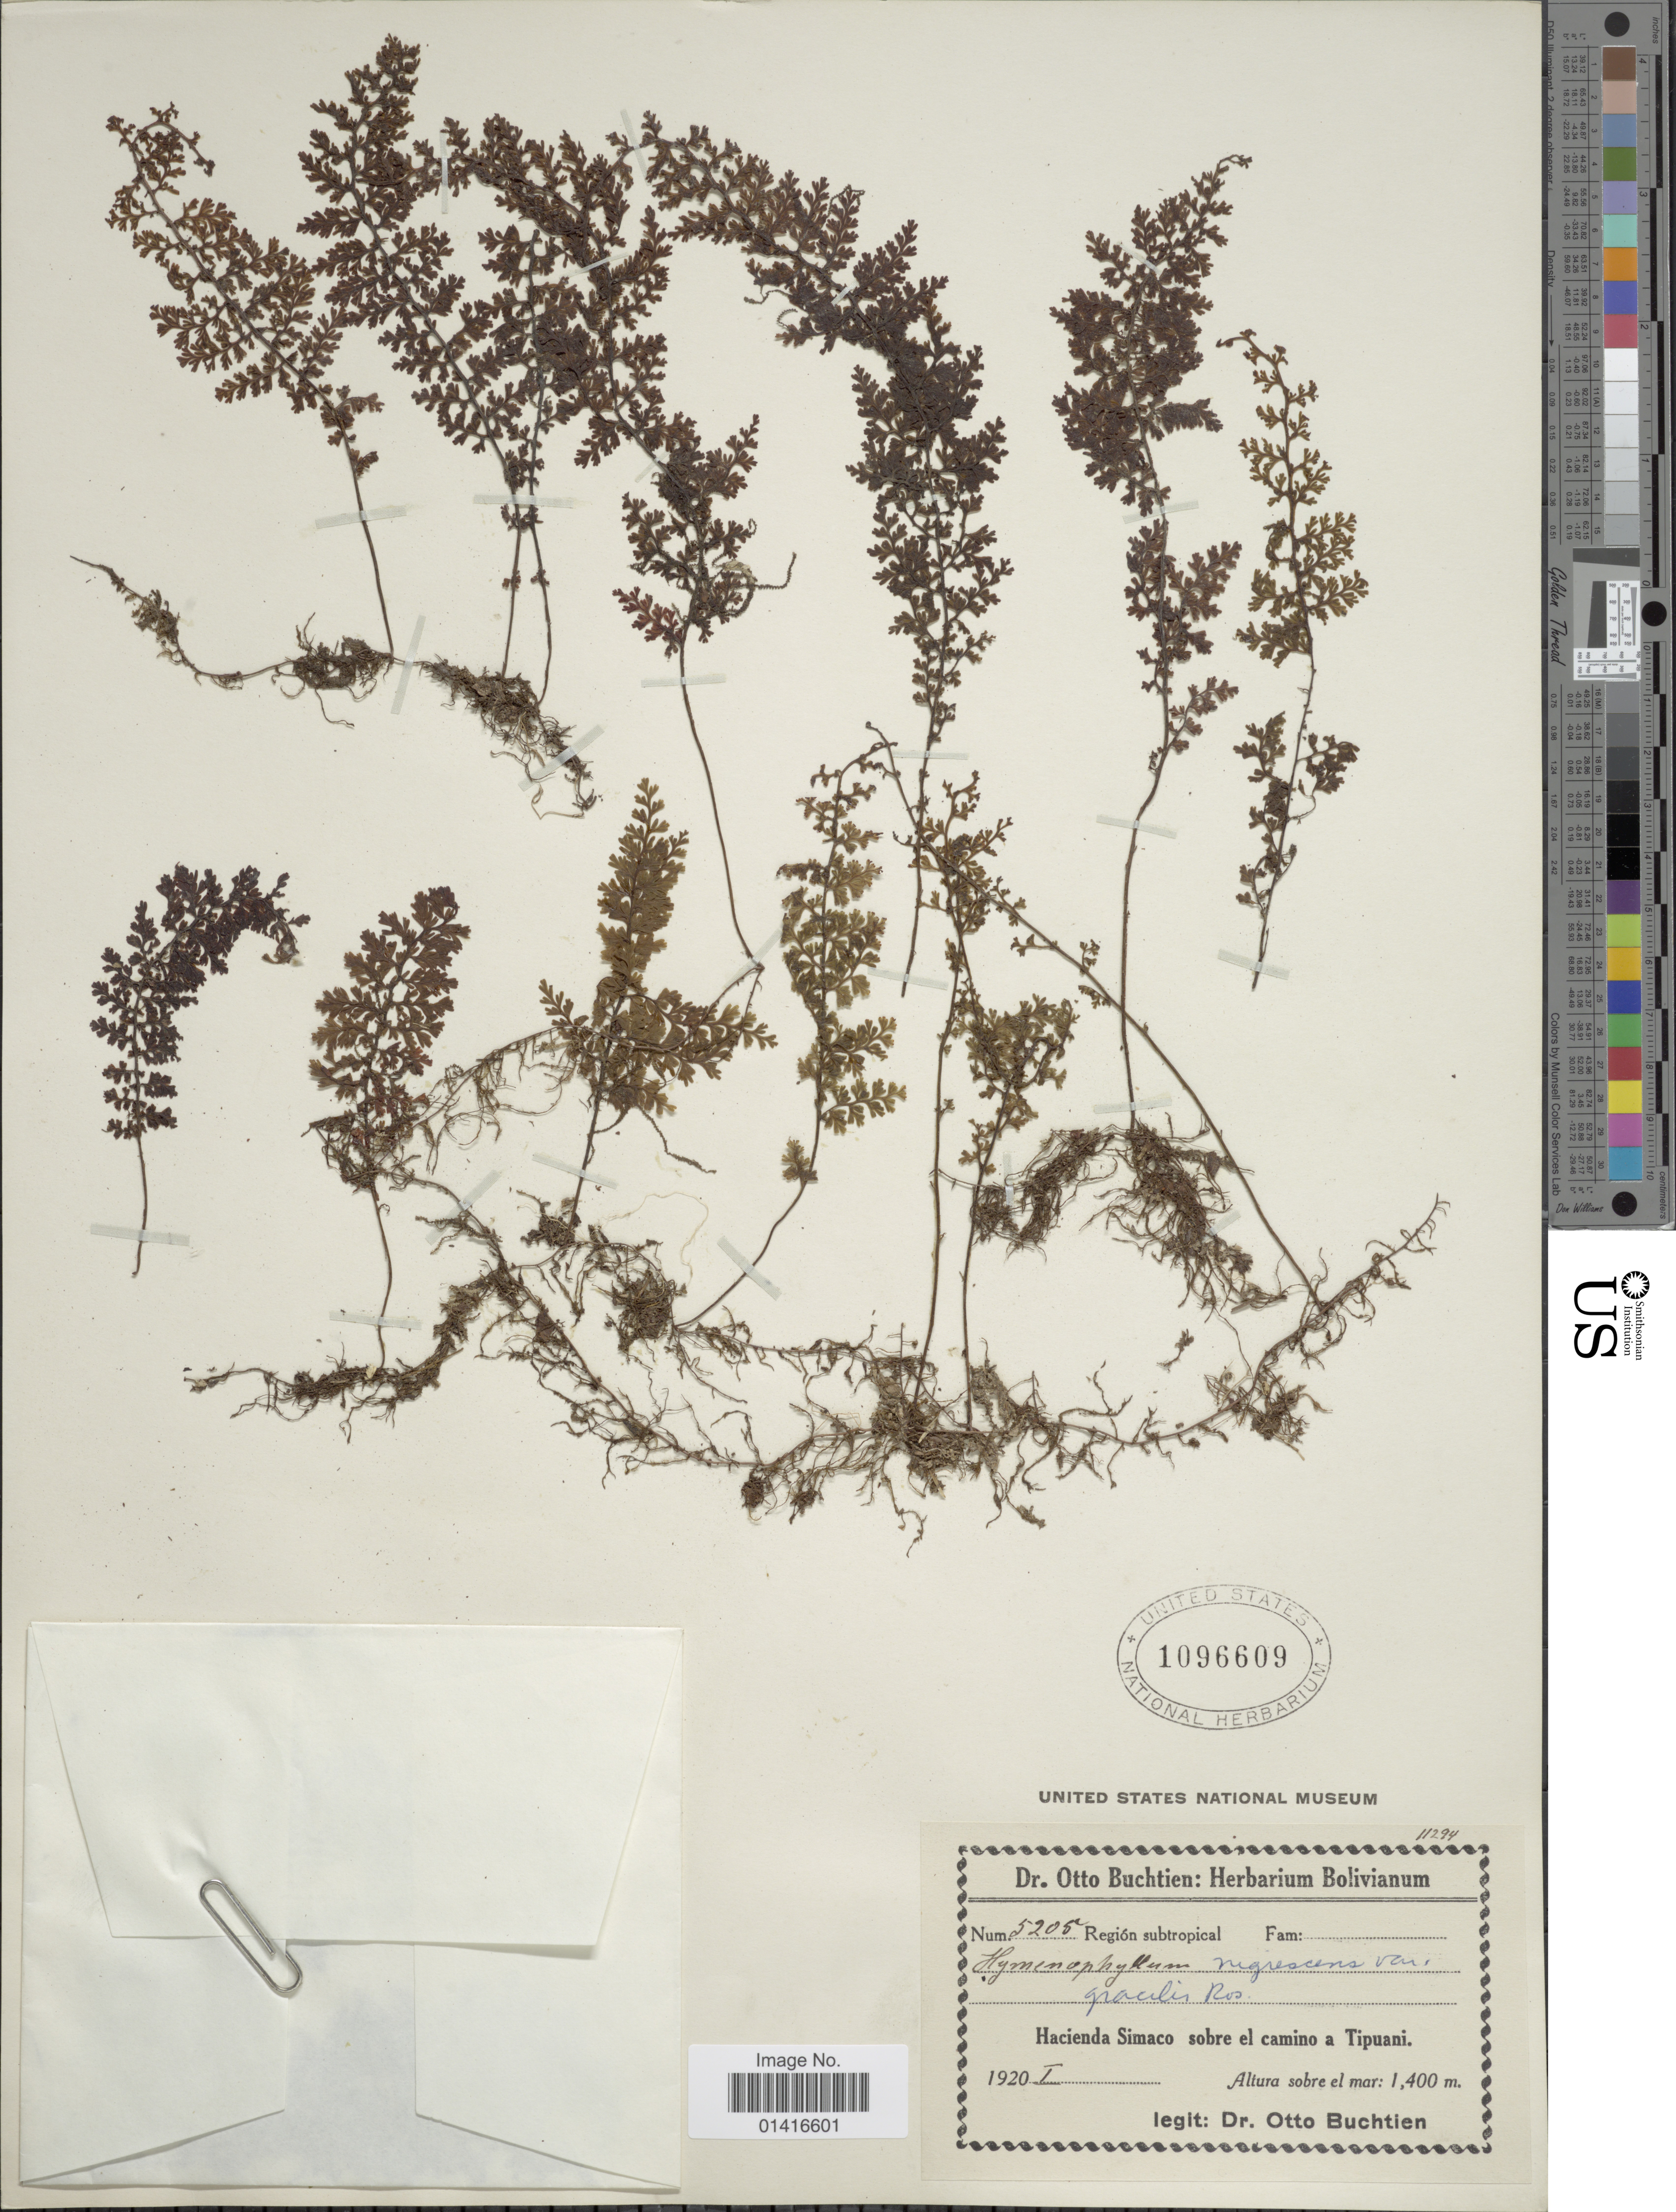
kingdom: Plantae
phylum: Tracheophyta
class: Polypodiopsida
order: Hymenophyllales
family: Hymenophyllaceae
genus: Hymenophyllum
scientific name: Hymenophyllum myriocarpum var. myriocarpum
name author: Hook.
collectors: O. Buchtien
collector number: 5205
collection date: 1920-01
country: Bolivia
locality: Hacienda Simaco sobre el camino a Tipuani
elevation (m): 1400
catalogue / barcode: US 1096609